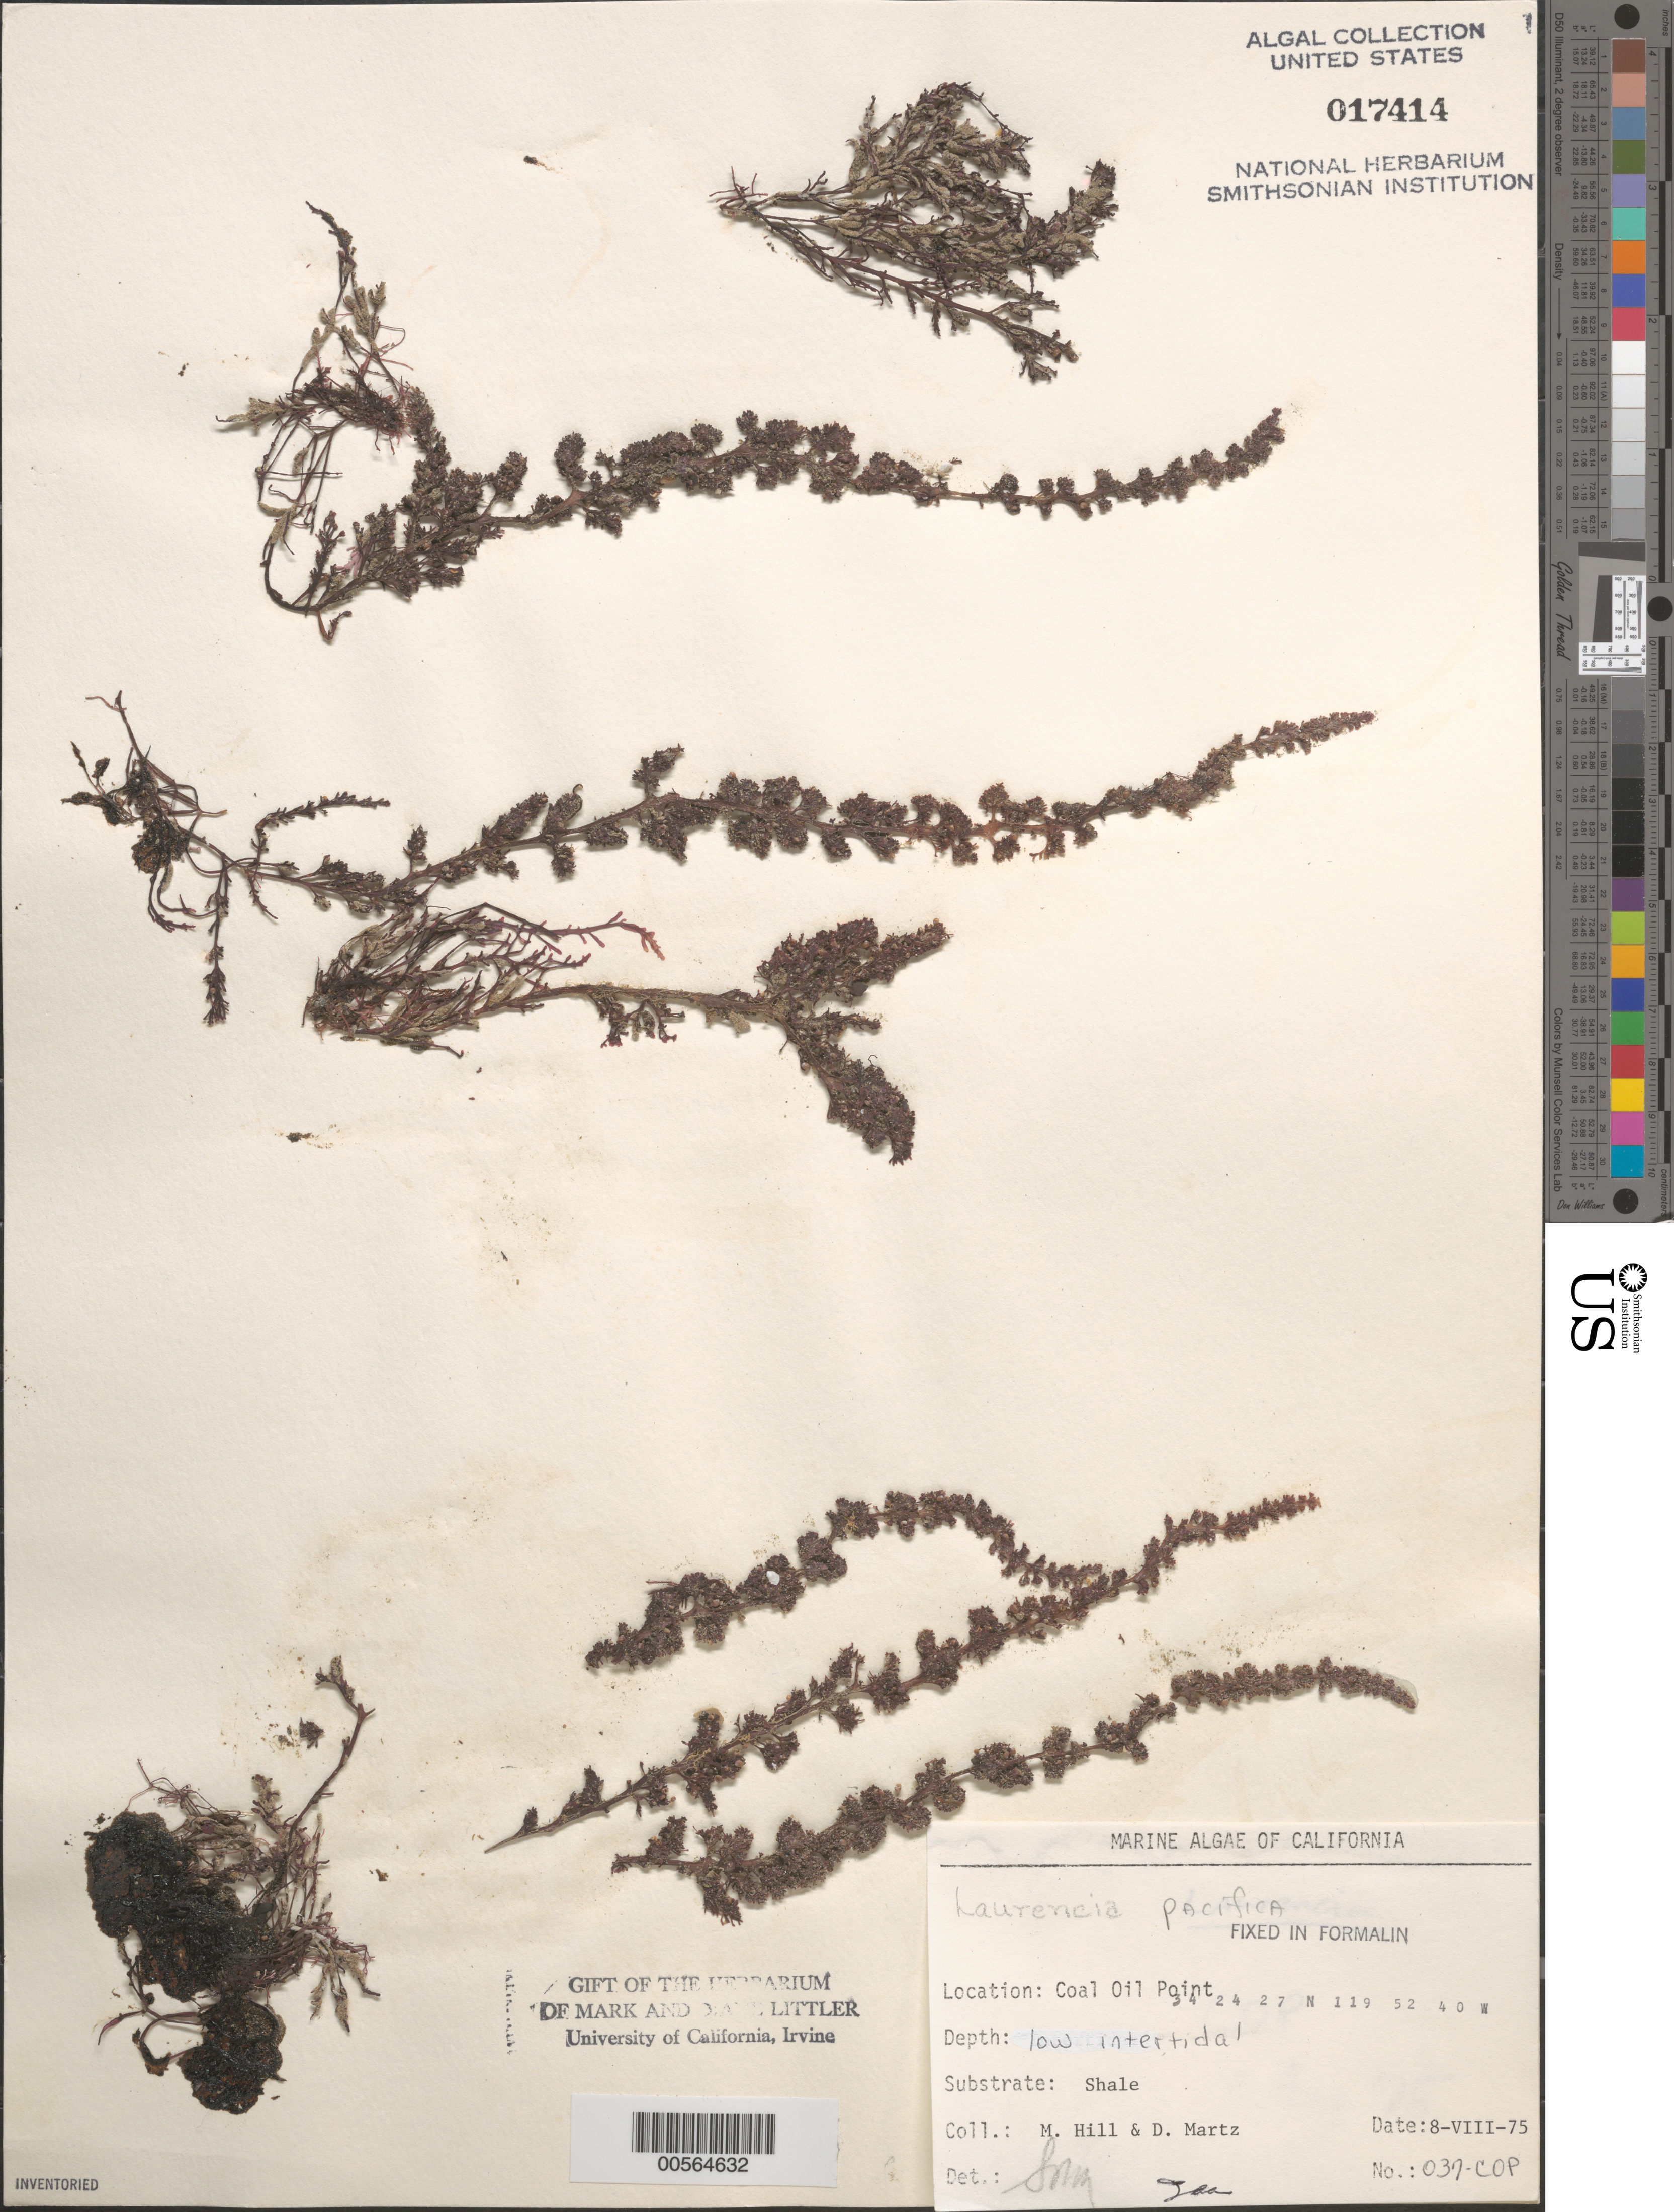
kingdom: Plantae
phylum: Rhodophyta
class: Florideophyceae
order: Ceramiales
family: Rhodomelaceae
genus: Laurencia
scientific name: Laurencia pacifica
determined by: Murray, S. N.; Abbott, I. A.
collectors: M. Hill & D. Martz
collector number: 037-cop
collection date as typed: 08 Aug 1975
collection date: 1975-08-08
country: United States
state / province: California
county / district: Santa Barbara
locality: Coal Oil Point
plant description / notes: BLM-SOCALBIGHT Rocky Intertidal Survey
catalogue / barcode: US 17414